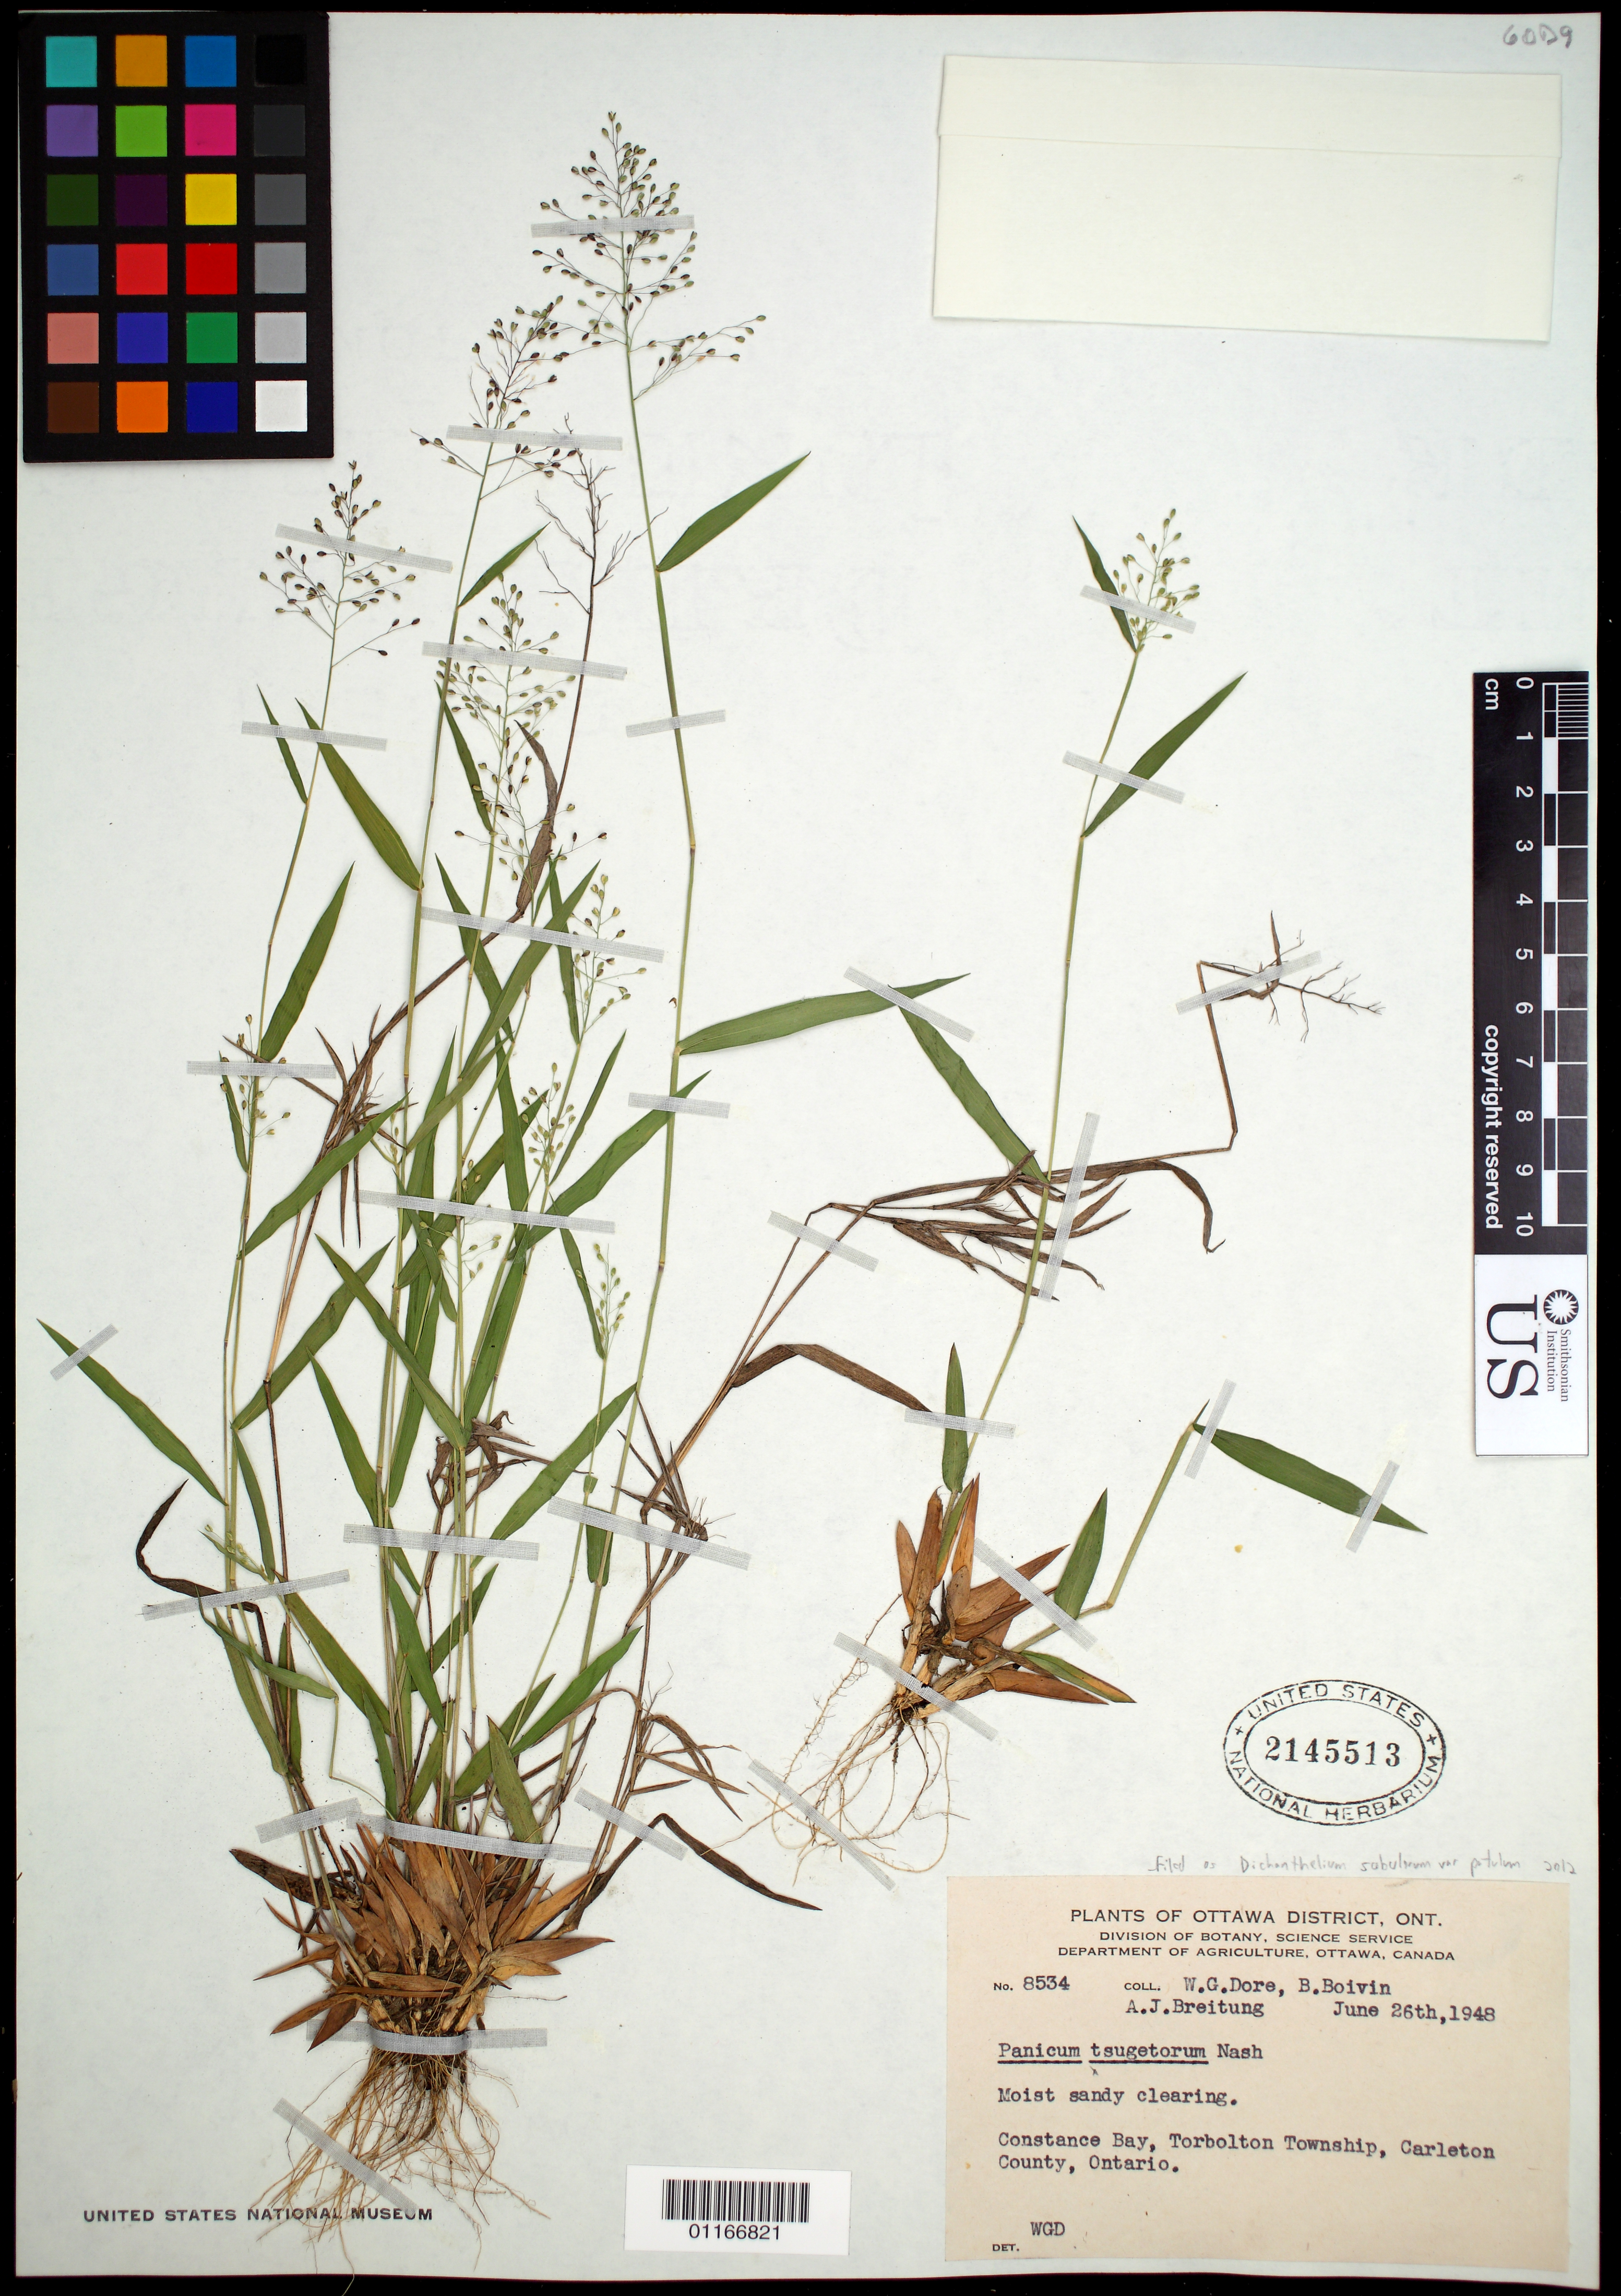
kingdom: Plantae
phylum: Tracheophyta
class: Liliopsida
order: Poales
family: Poaceae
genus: Dichanthelium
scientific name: Dichanthelium sabulorum var. patulum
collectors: W. Dore, J. R. B. Boivin & A. J. Breitung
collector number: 8534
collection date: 1948-06-26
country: Canada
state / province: Ontario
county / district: Carleton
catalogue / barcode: US 2145513